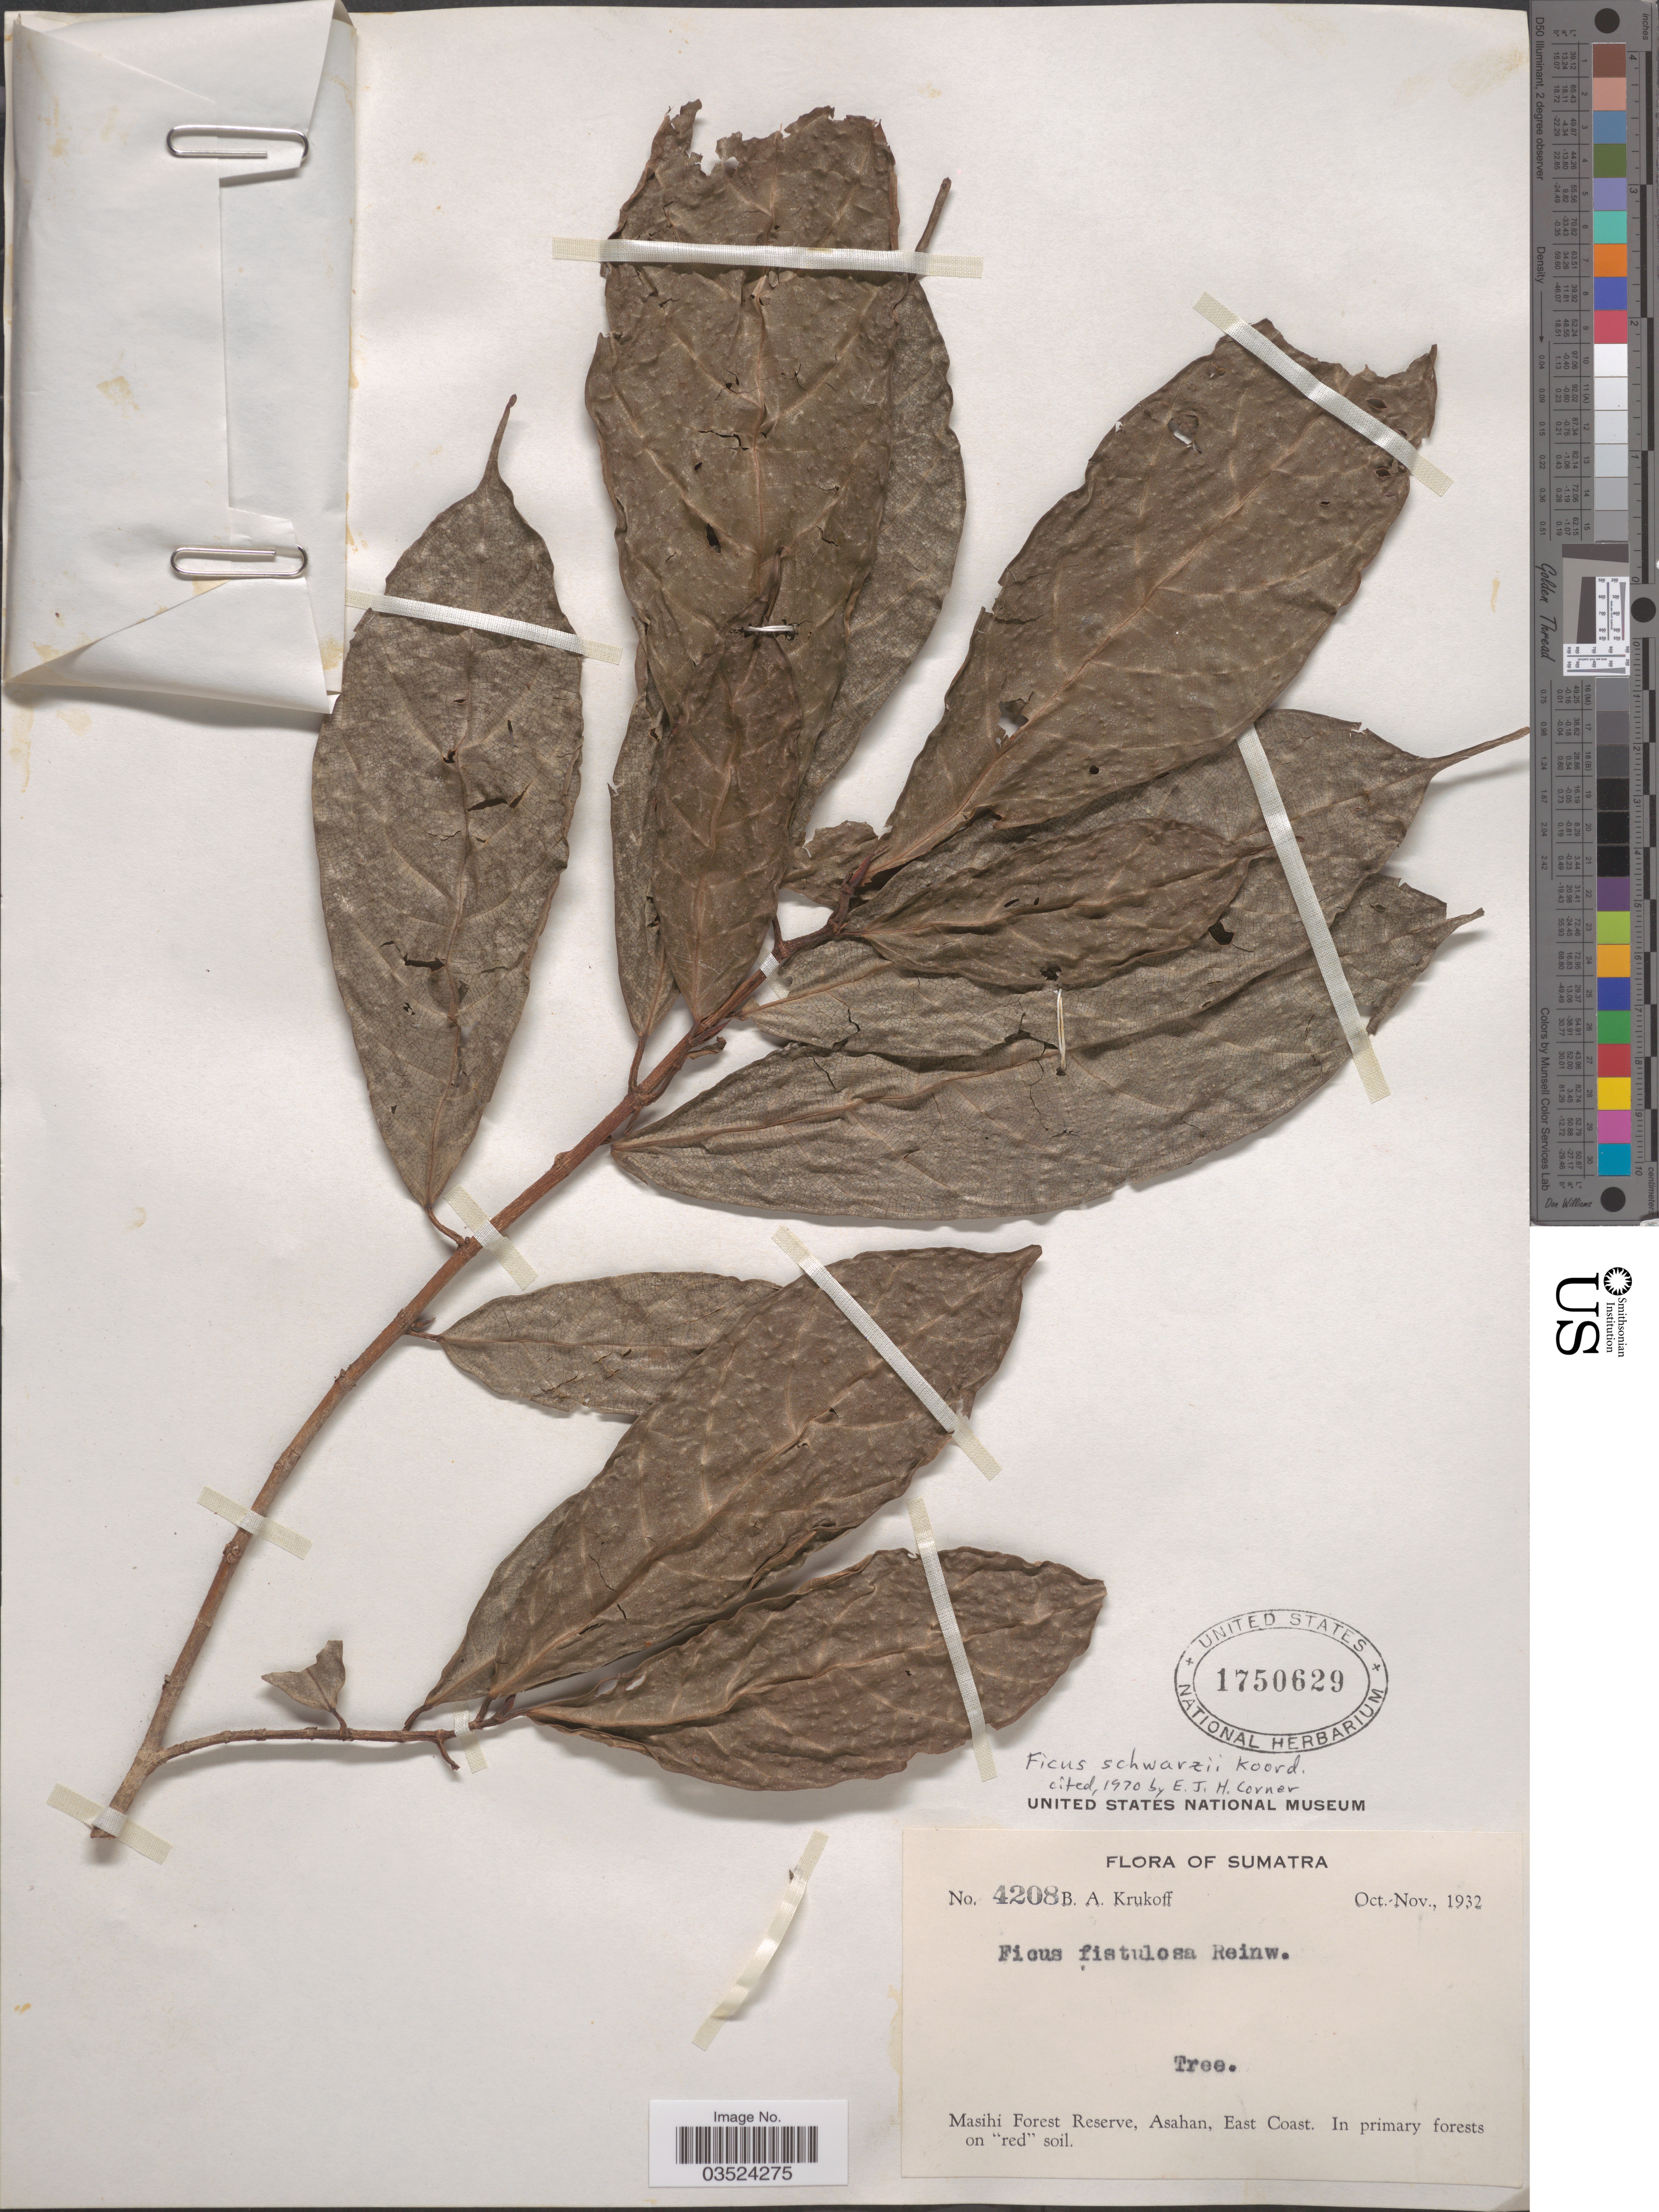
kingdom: Plantae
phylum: Tracheophyta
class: Magnoliopsida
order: Rosales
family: Moraceae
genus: Ficus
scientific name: Ficus schwarzii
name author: Koord.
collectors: B. A. Krukoff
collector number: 4208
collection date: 1932-10/1932-11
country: Indonesia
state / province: Sumatra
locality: Masihi Forest Reserve, Asahan, East Coast.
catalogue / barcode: US 1750629